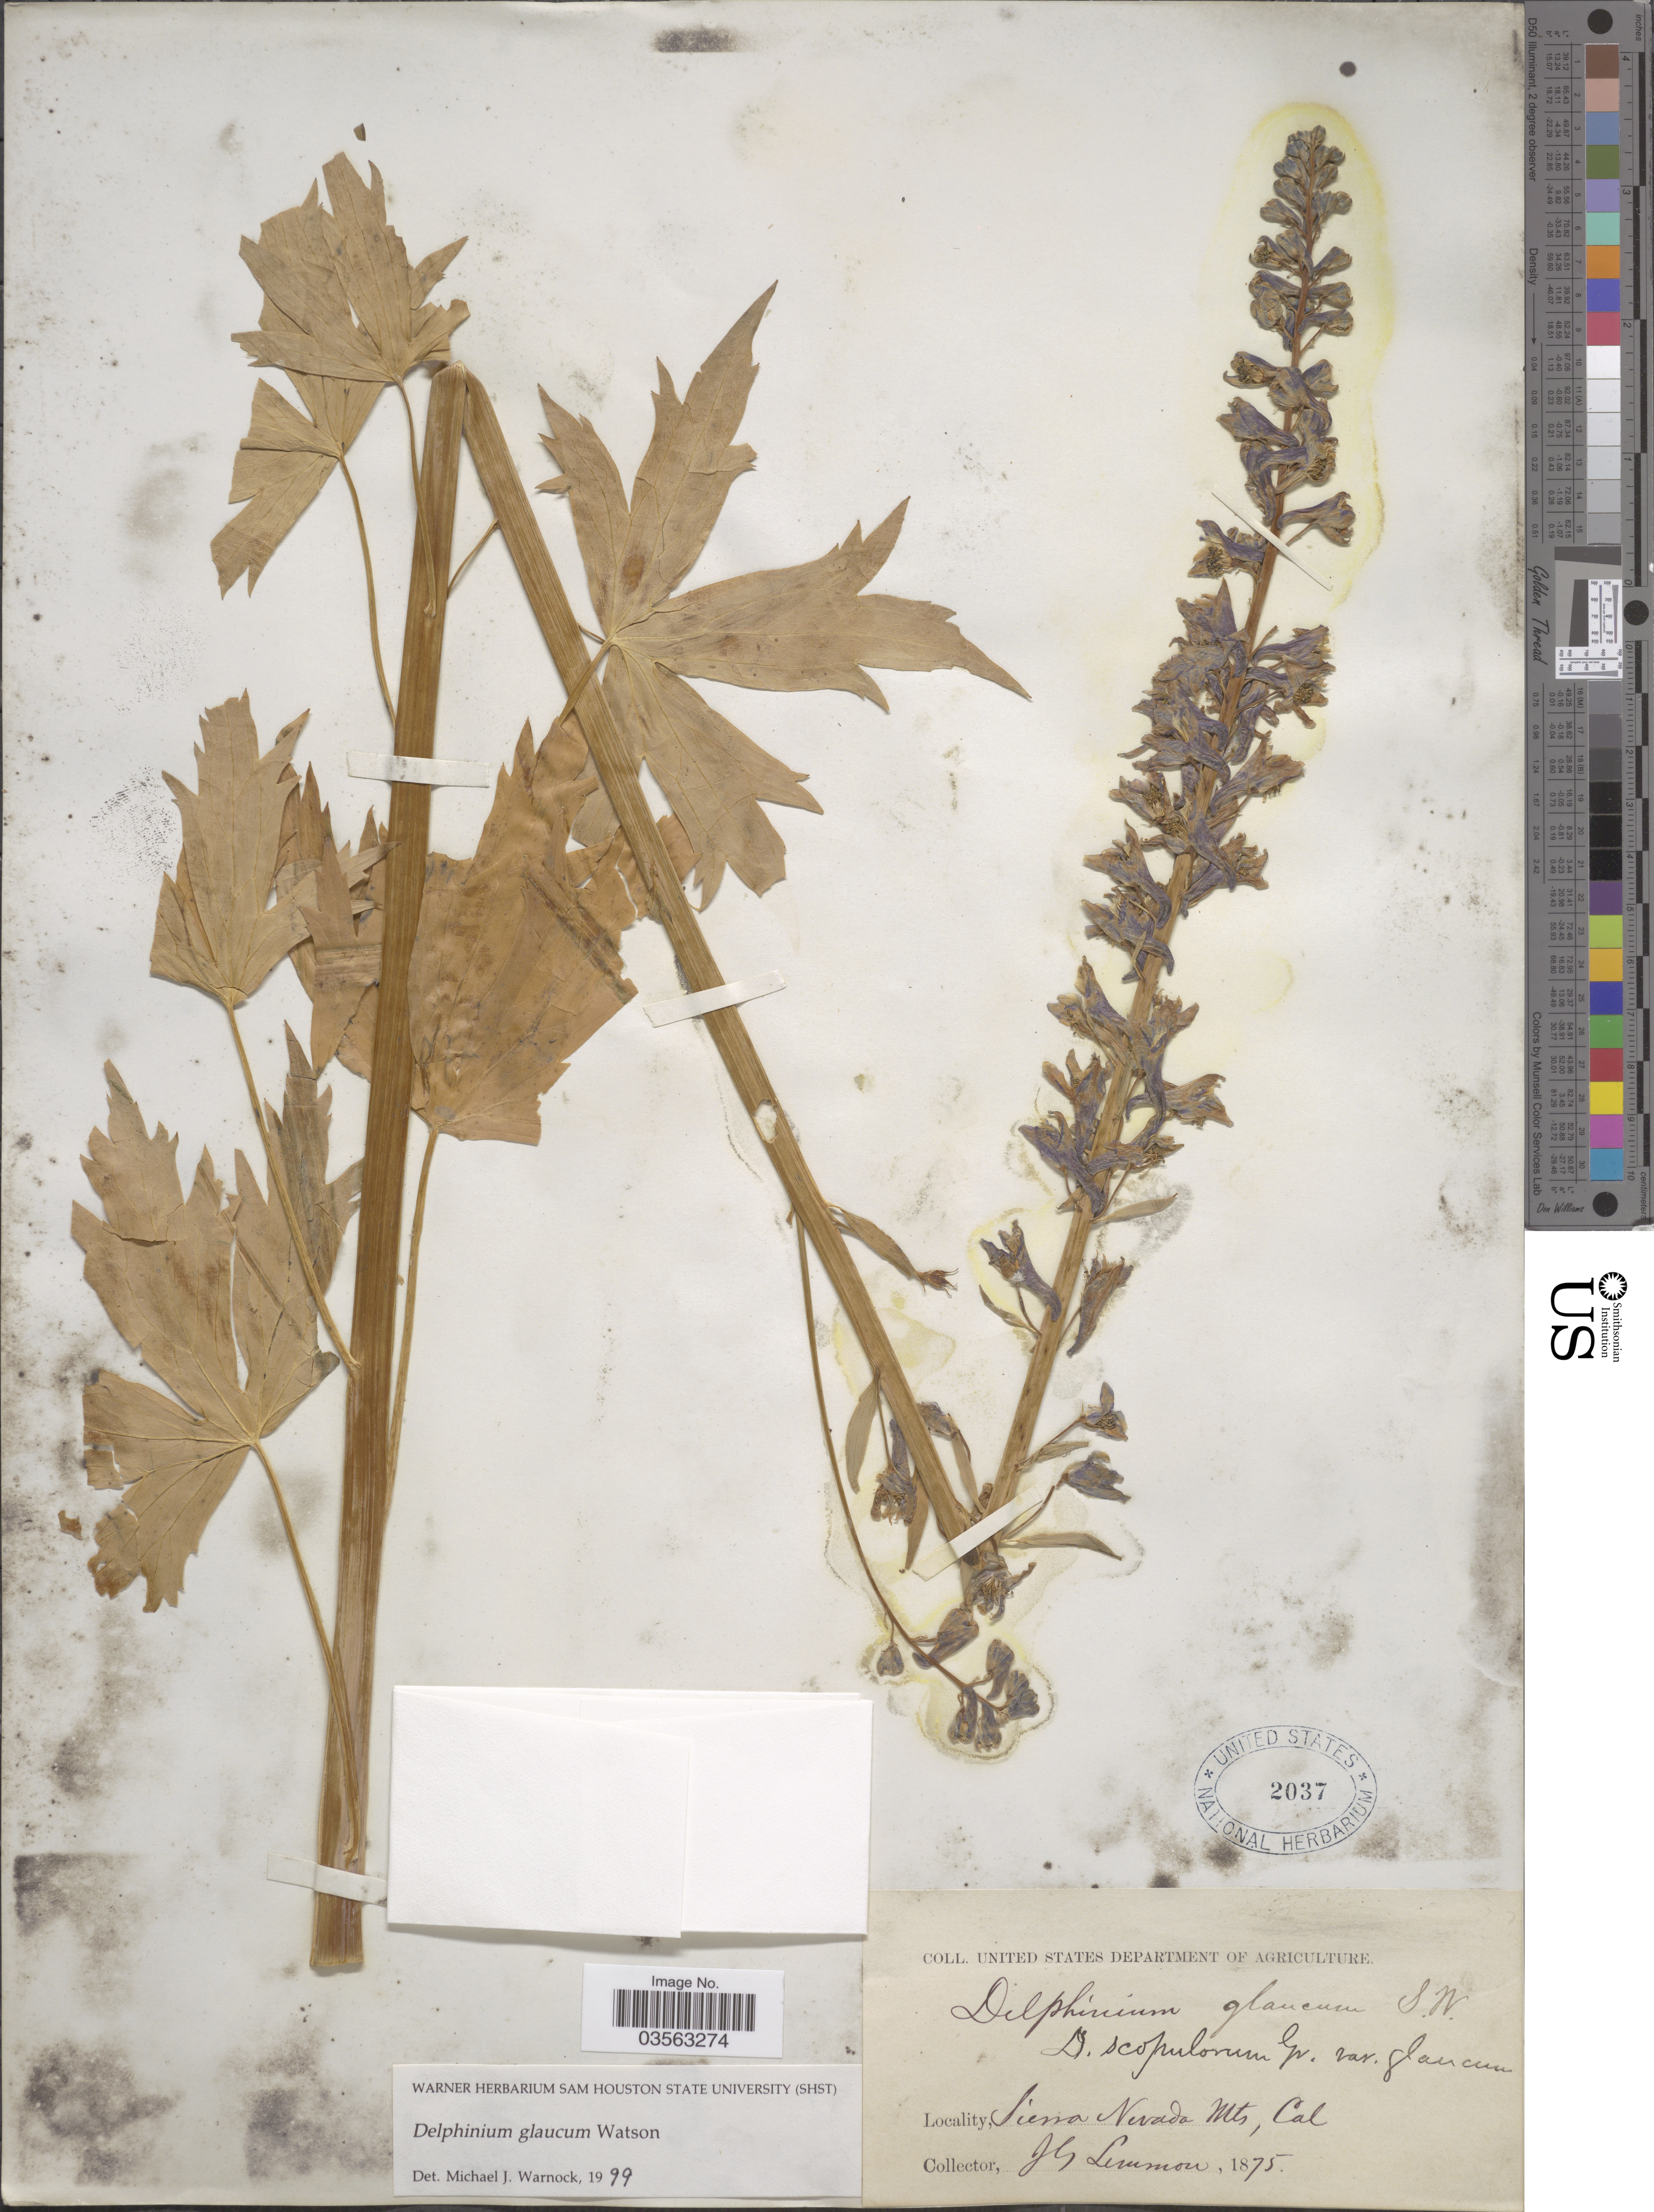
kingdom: Plantae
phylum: Tracheophyta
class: Magnoliopsida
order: Ranunculales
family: Ranunculaceae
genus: Delphinium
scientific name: Delphinium glaucum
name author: S. Watson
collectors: J. Lemmon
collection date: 1875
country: United States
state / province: California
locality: Sierra Nevada Mts.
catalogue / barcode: US 2037